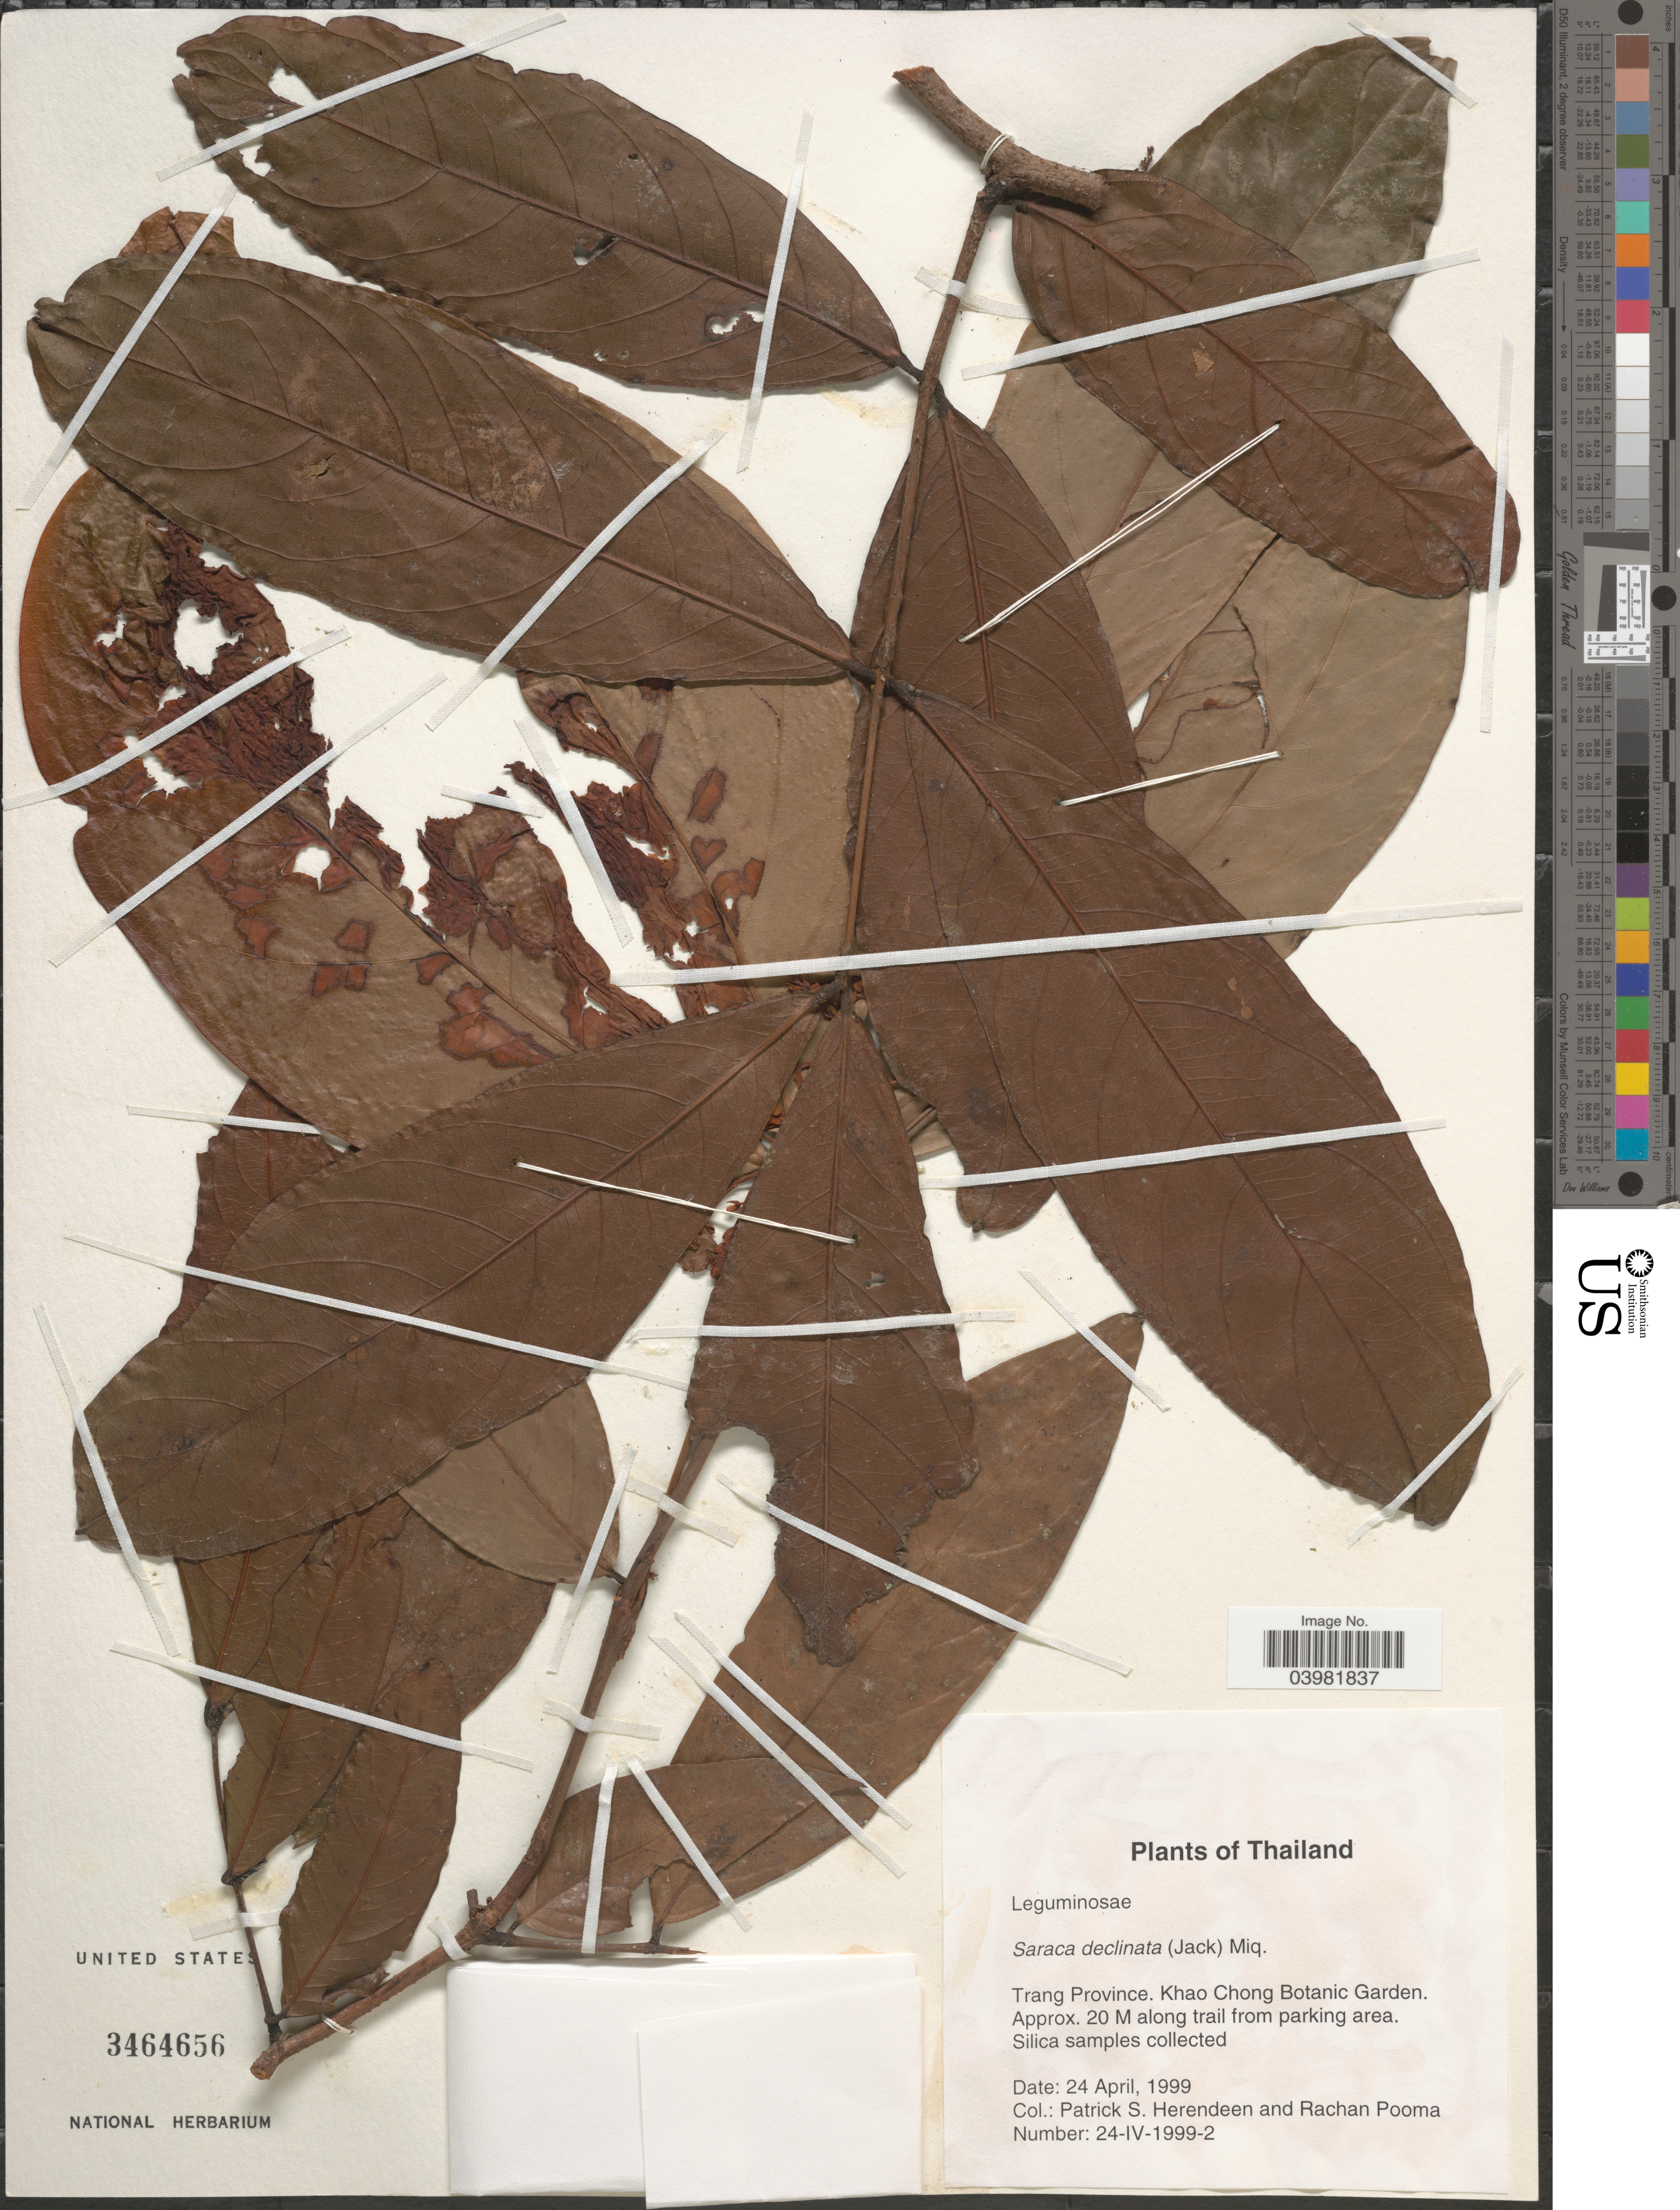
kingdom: Plantae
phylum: Tracheophyta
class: Magnoliopsida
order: Fabales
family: Fabaceae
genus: Saraca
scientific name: Saraca declinata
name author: (J.G. Jack) Miq.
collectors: P. S. Herendeen & R. Pooma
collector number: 24-IV-1999-2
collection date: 1999-04-24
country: Thailand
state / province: Trang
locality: Khao Chong Botanic Garden. Along trail from parking area.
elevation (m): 20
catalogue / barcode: US 3464656